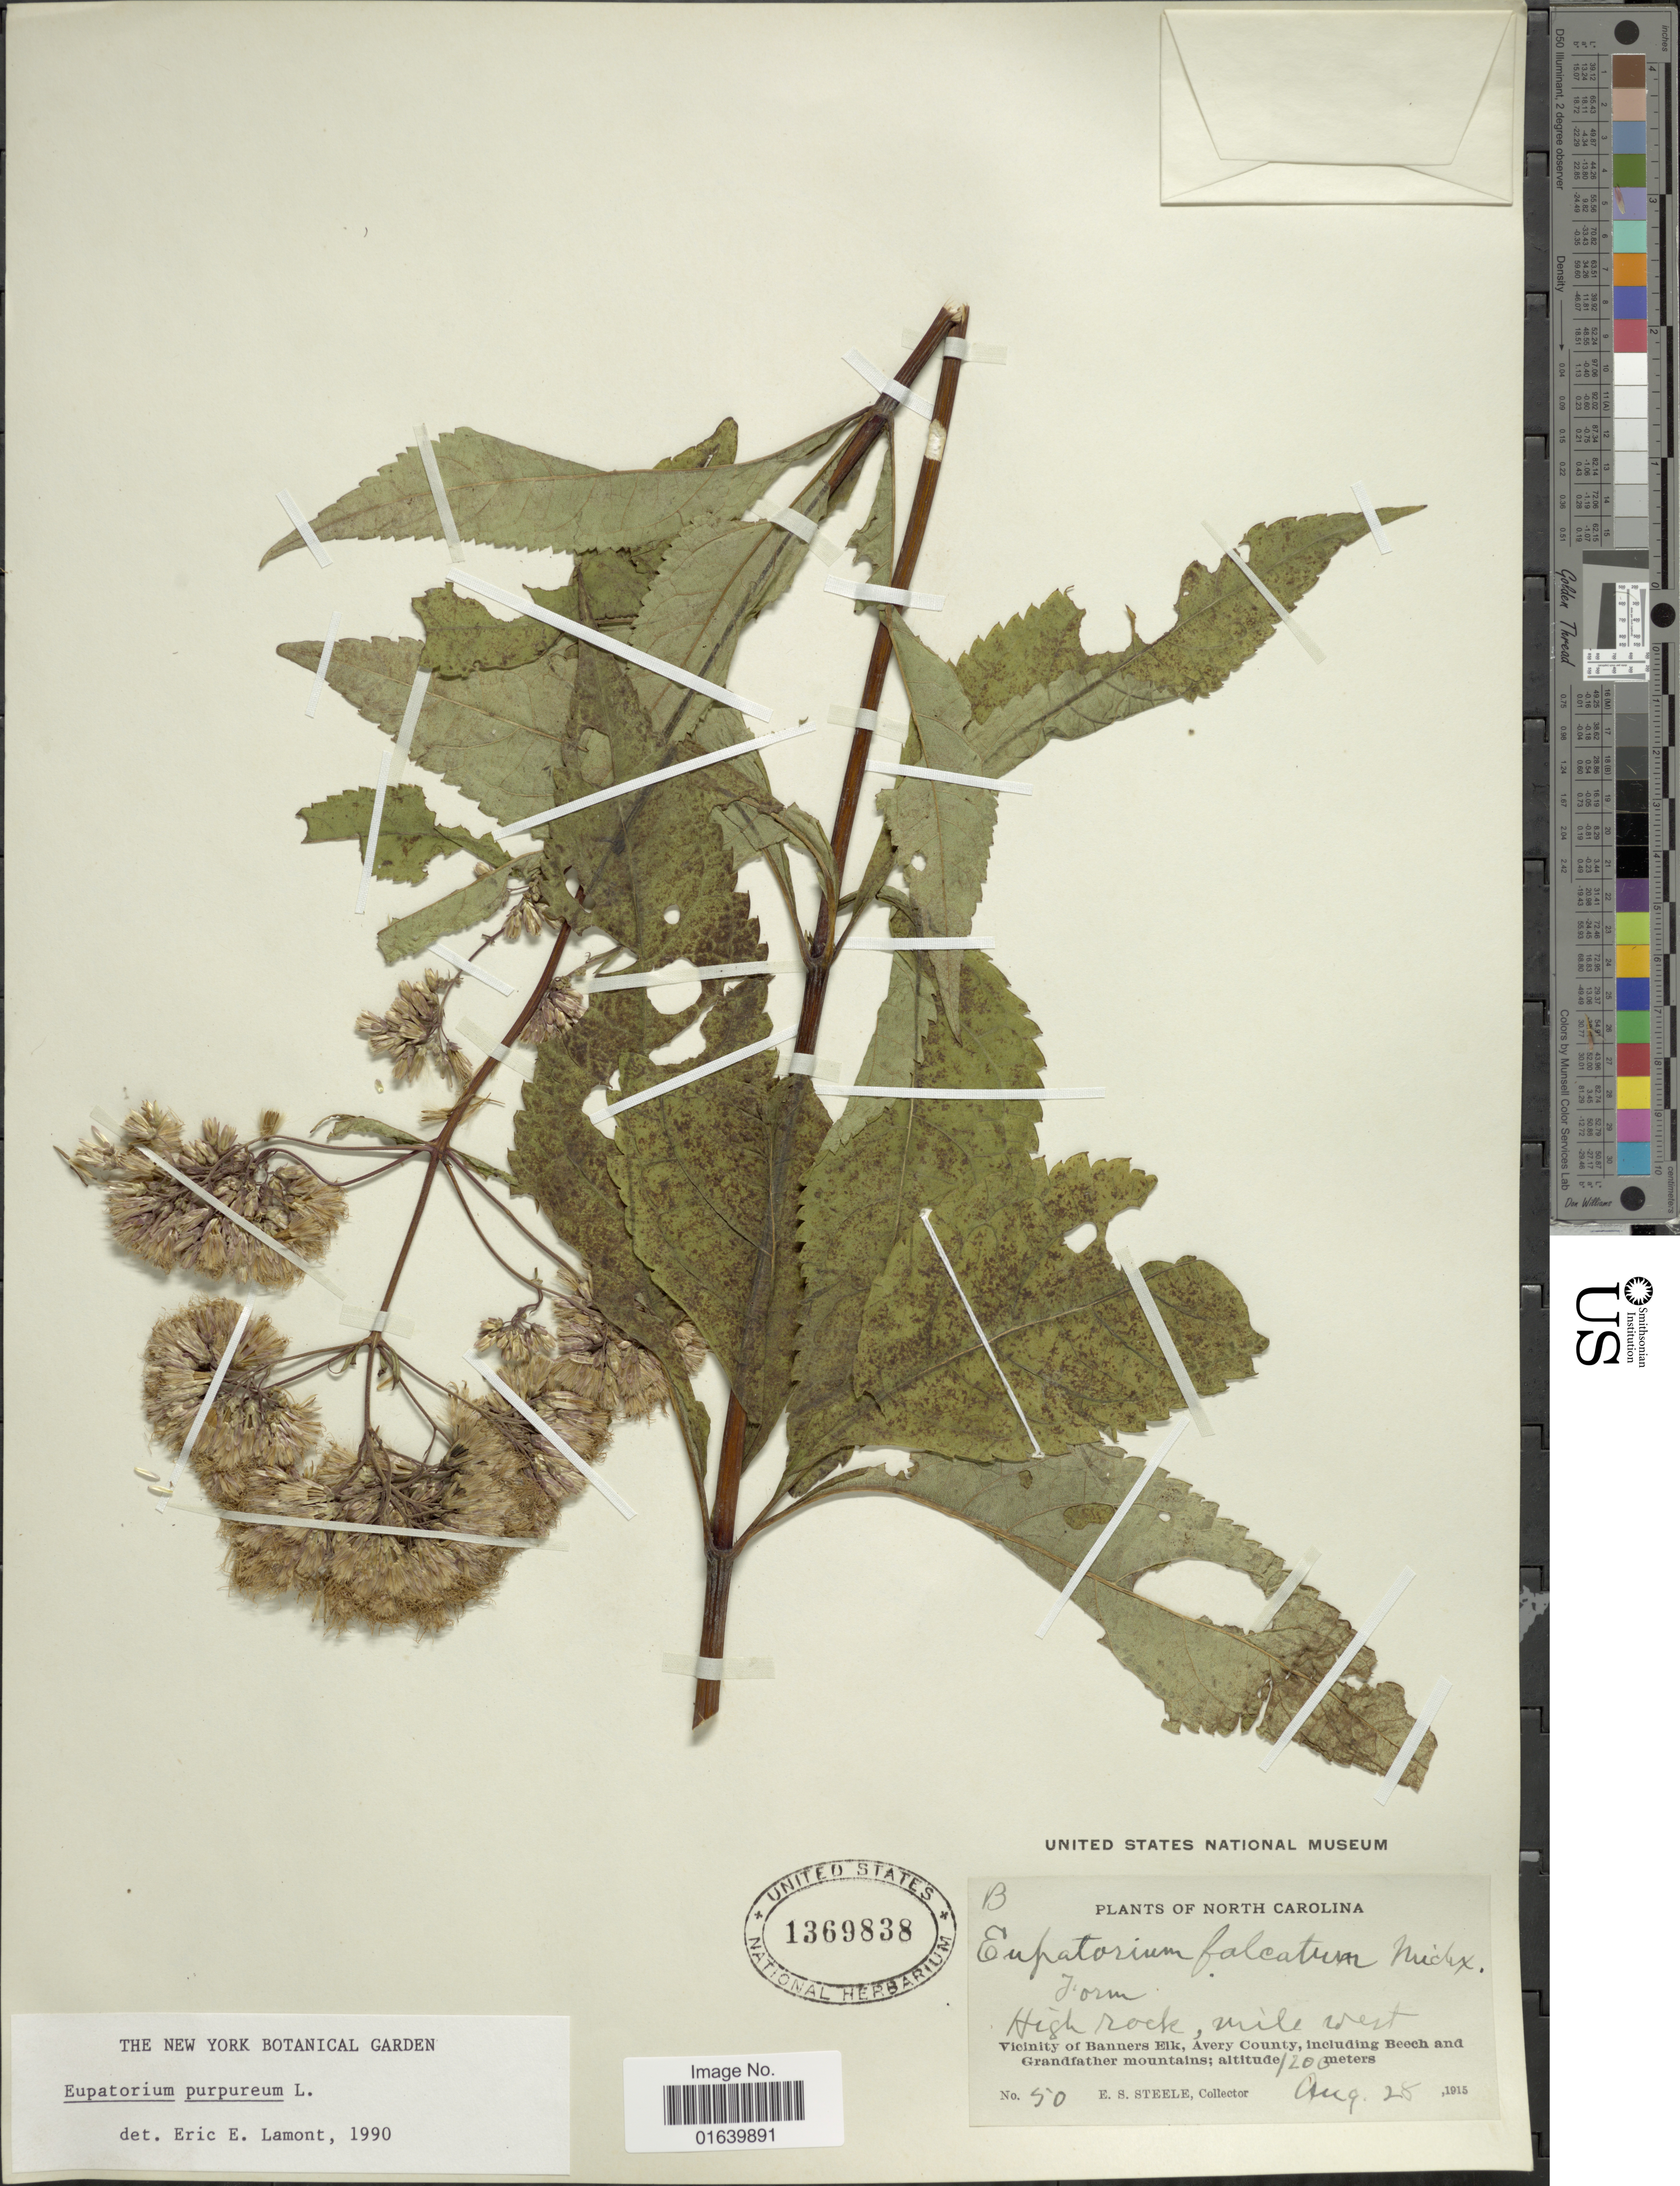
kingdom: Plantae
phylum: Tracheophyta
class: Magnoliopsida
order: Asterales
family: Asteraceae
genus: Eupatorium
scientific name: Eupatorium purpureum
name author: (L.) E.E. Lamont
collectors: E. Steele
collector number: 50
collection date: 1915-08-28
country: United States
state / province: North Carolina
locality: North Carolina, High Rock, mile west, vicinity of Banners Elk, Avery County, including Beech and Grandfather mountains.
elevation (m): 1200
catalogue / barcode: US 1369838